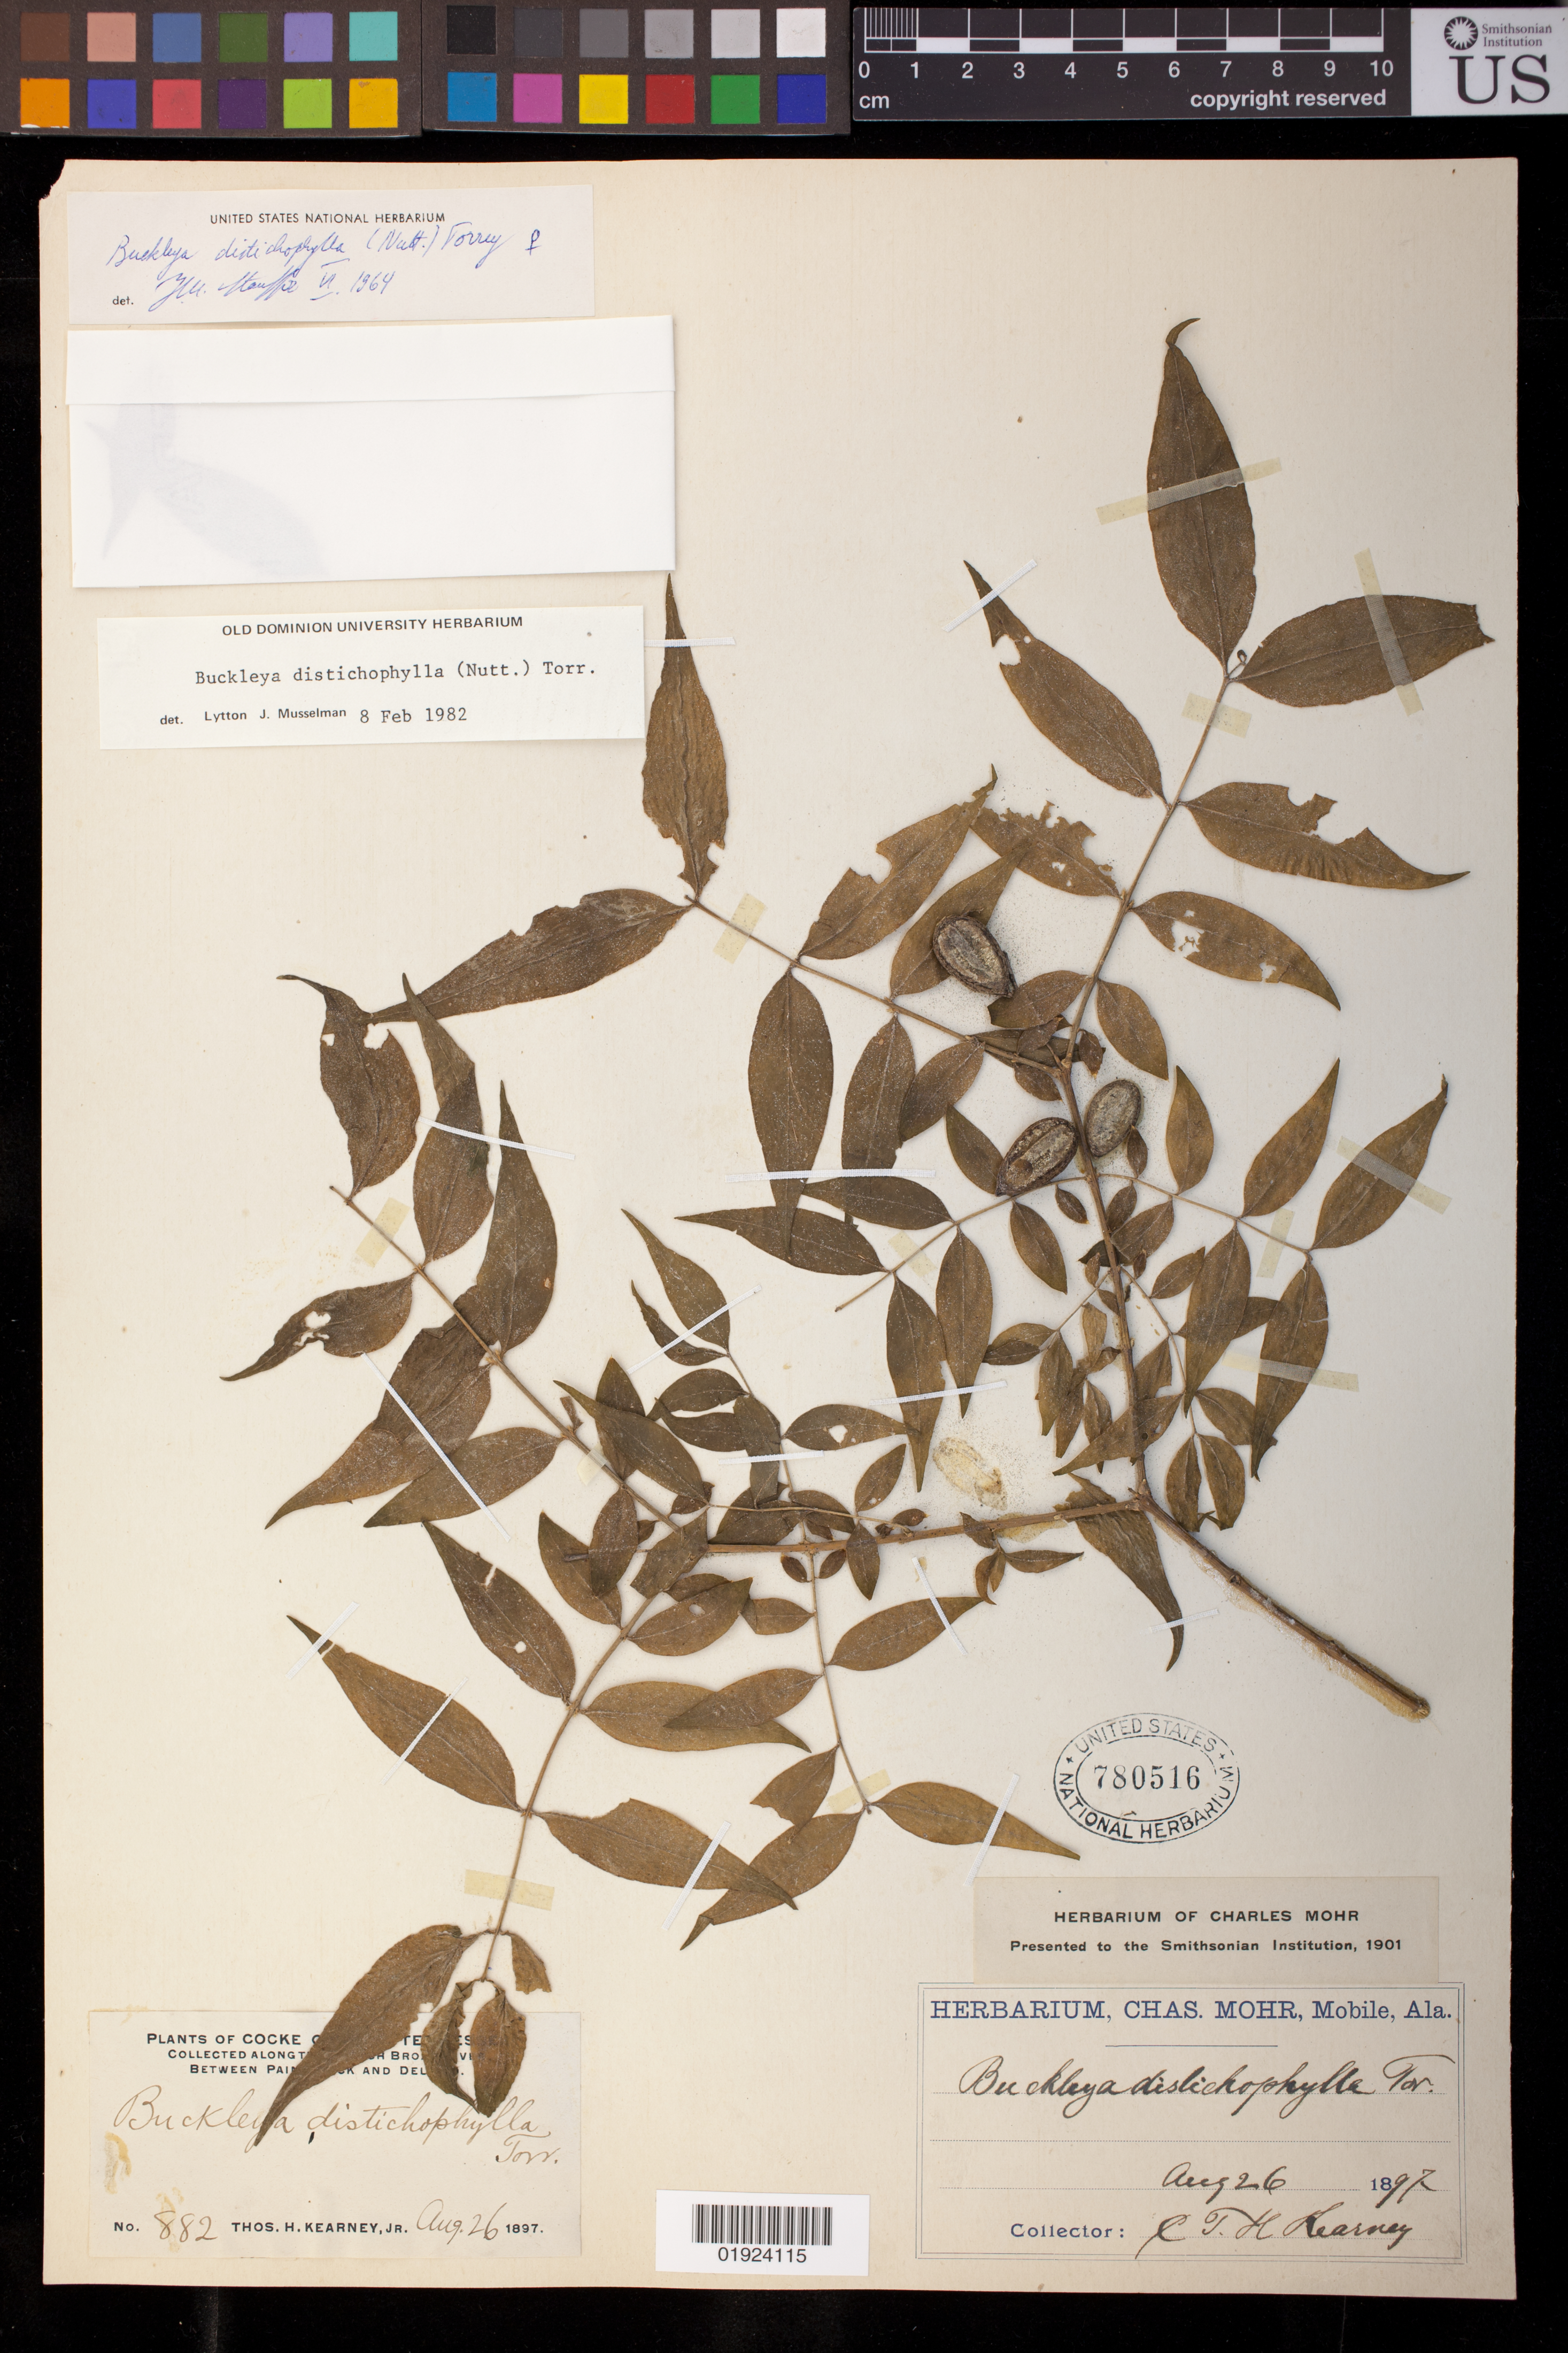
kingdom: Plantae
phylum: Tracheophyta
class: Magnoliopsida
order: Santalales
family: Thesiaceae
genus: Buckleya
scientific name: Buckleya distichophylla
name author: (Nutt.) Torr.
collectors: T. H. Kearney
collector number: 882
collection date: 1897-08-26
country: United States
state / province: Tennessee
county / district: Cocke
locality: Along the French Broad River between Paint Rock and Del Rio.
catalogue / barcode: US 780516